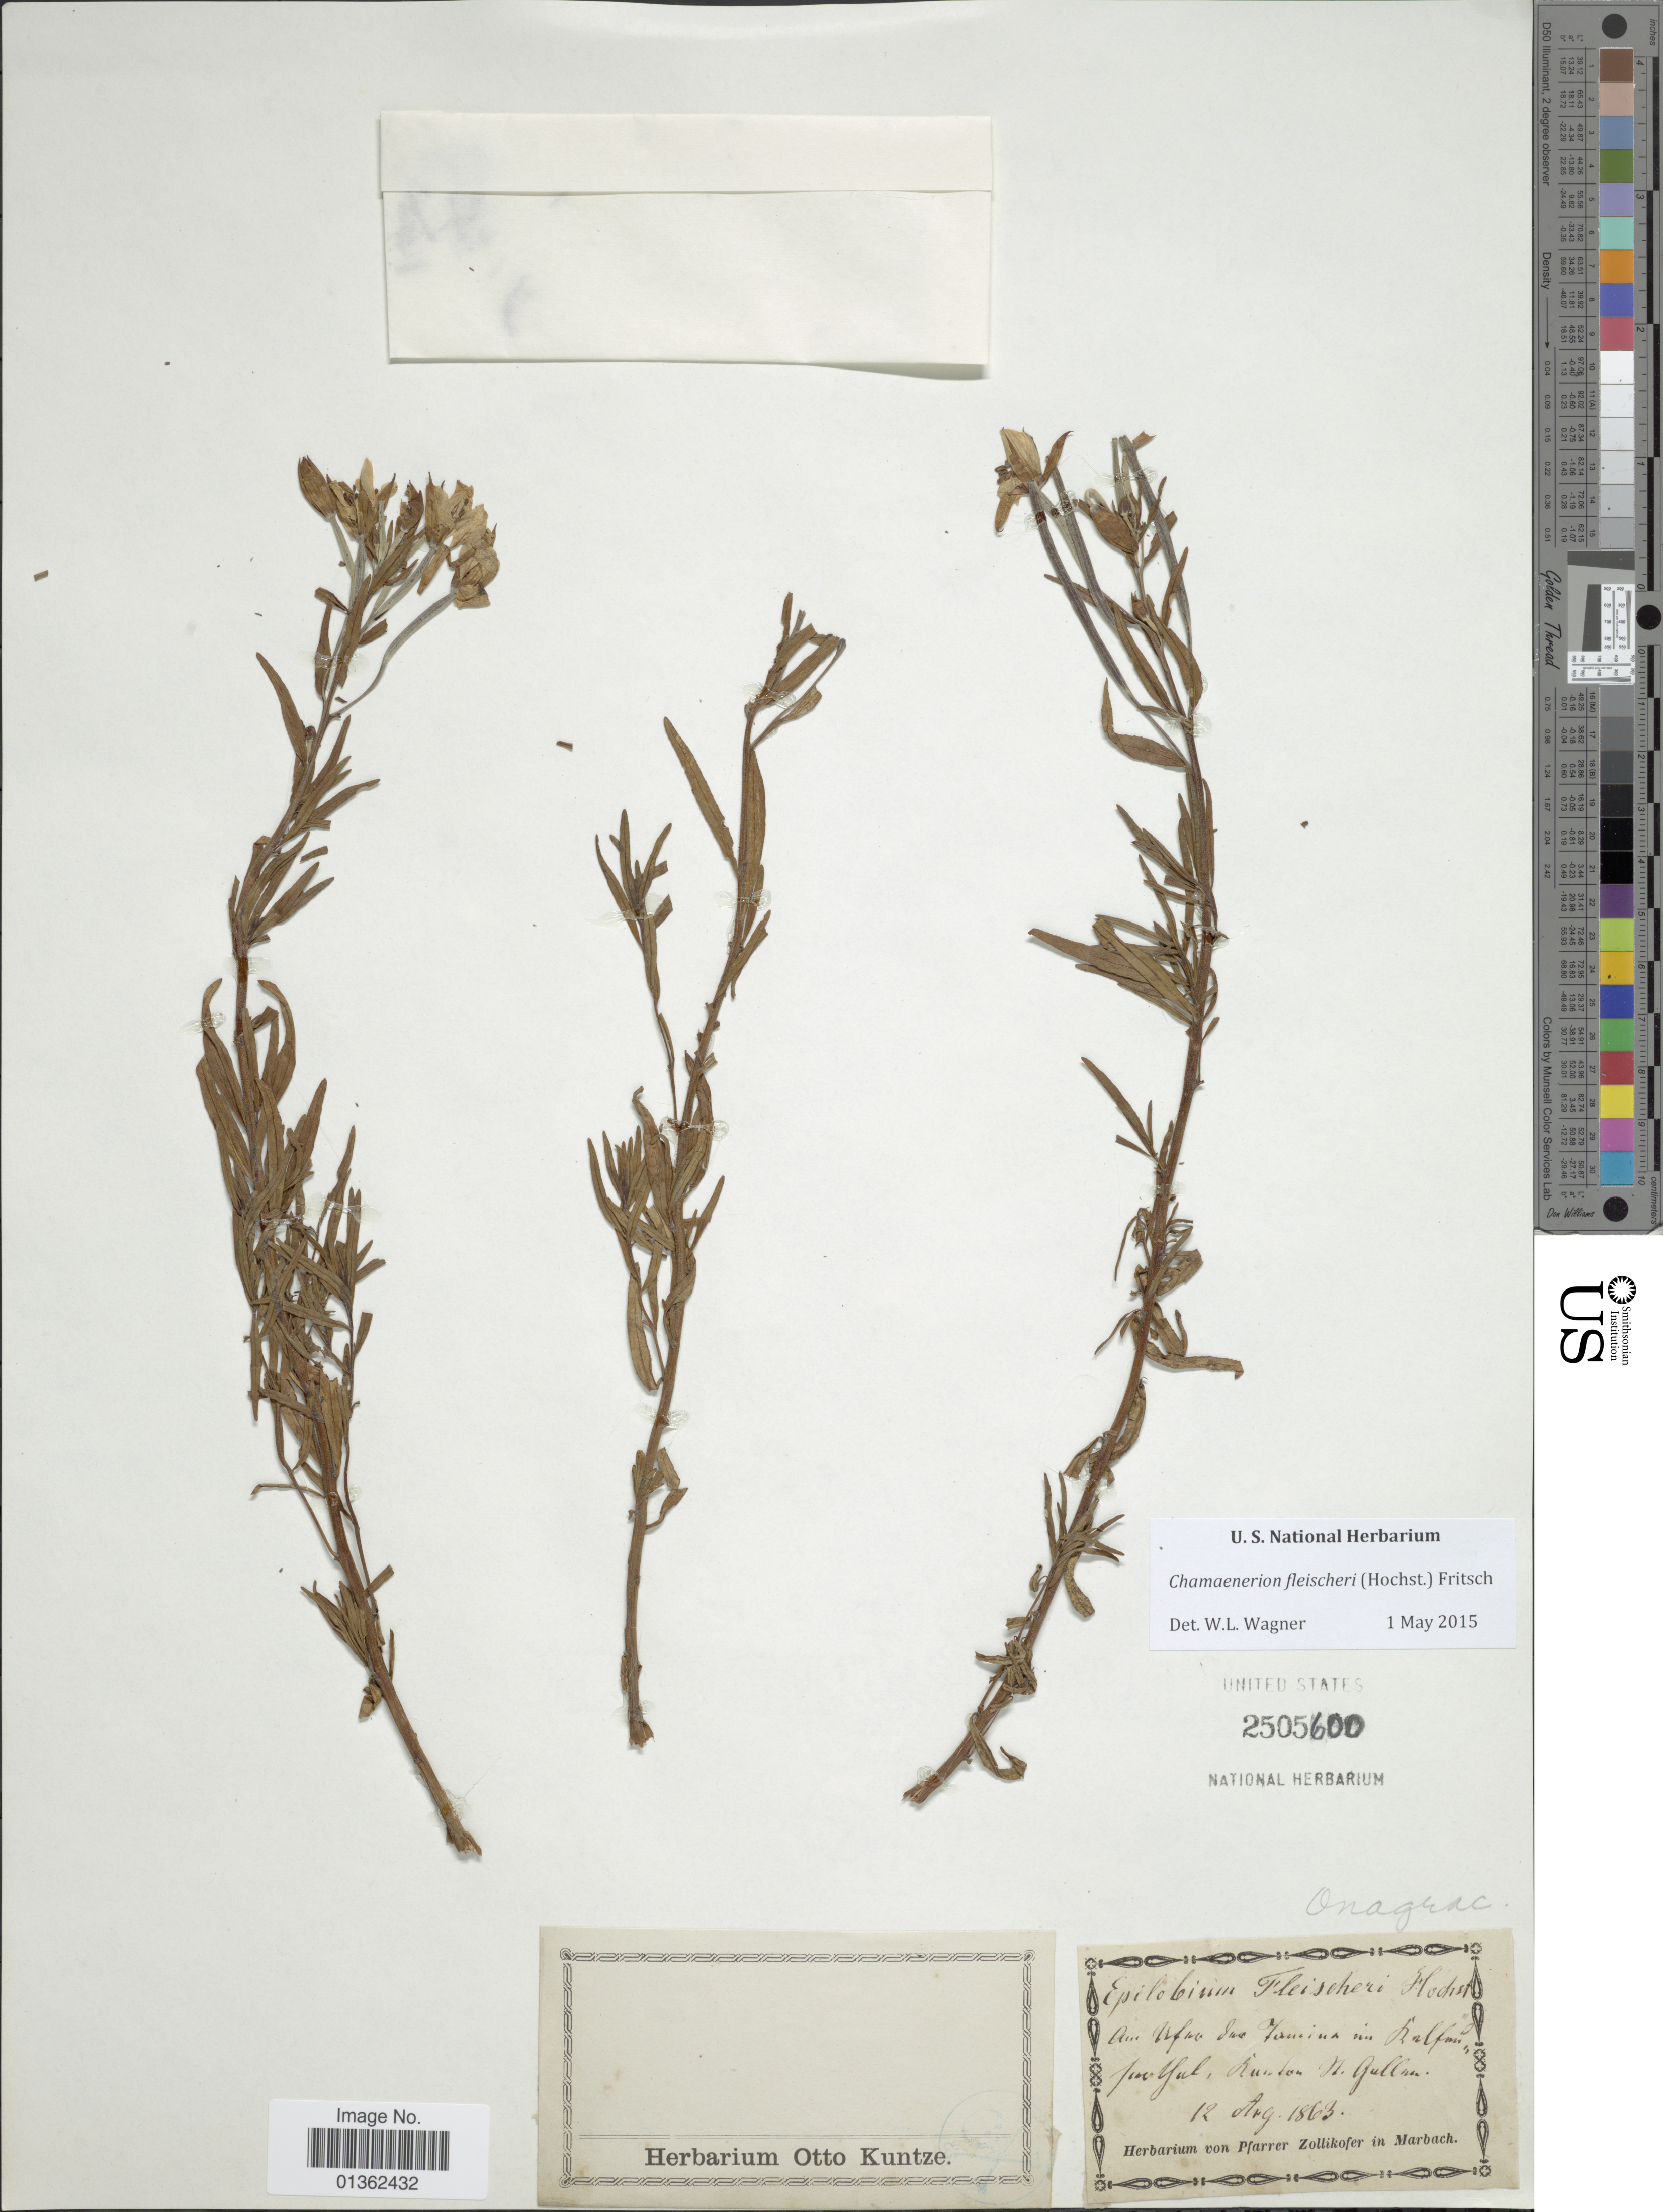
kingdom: Plantae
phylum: Tracheophyta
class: Magnoliopsida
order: Myrtales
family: Onagraceae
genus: Chamaenerion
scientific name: Chamaenerion fleischeri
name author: (Hochst.) Fritsch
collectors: ex herb. von Pfarrer Zollikofer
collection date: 1863-08-12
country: Switzerland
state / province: St. Gallen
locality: Am Ufer der Tamina im Kalfeisental (Calfeisental)l, Kanton St. Gallen.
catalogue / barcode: US 2505600